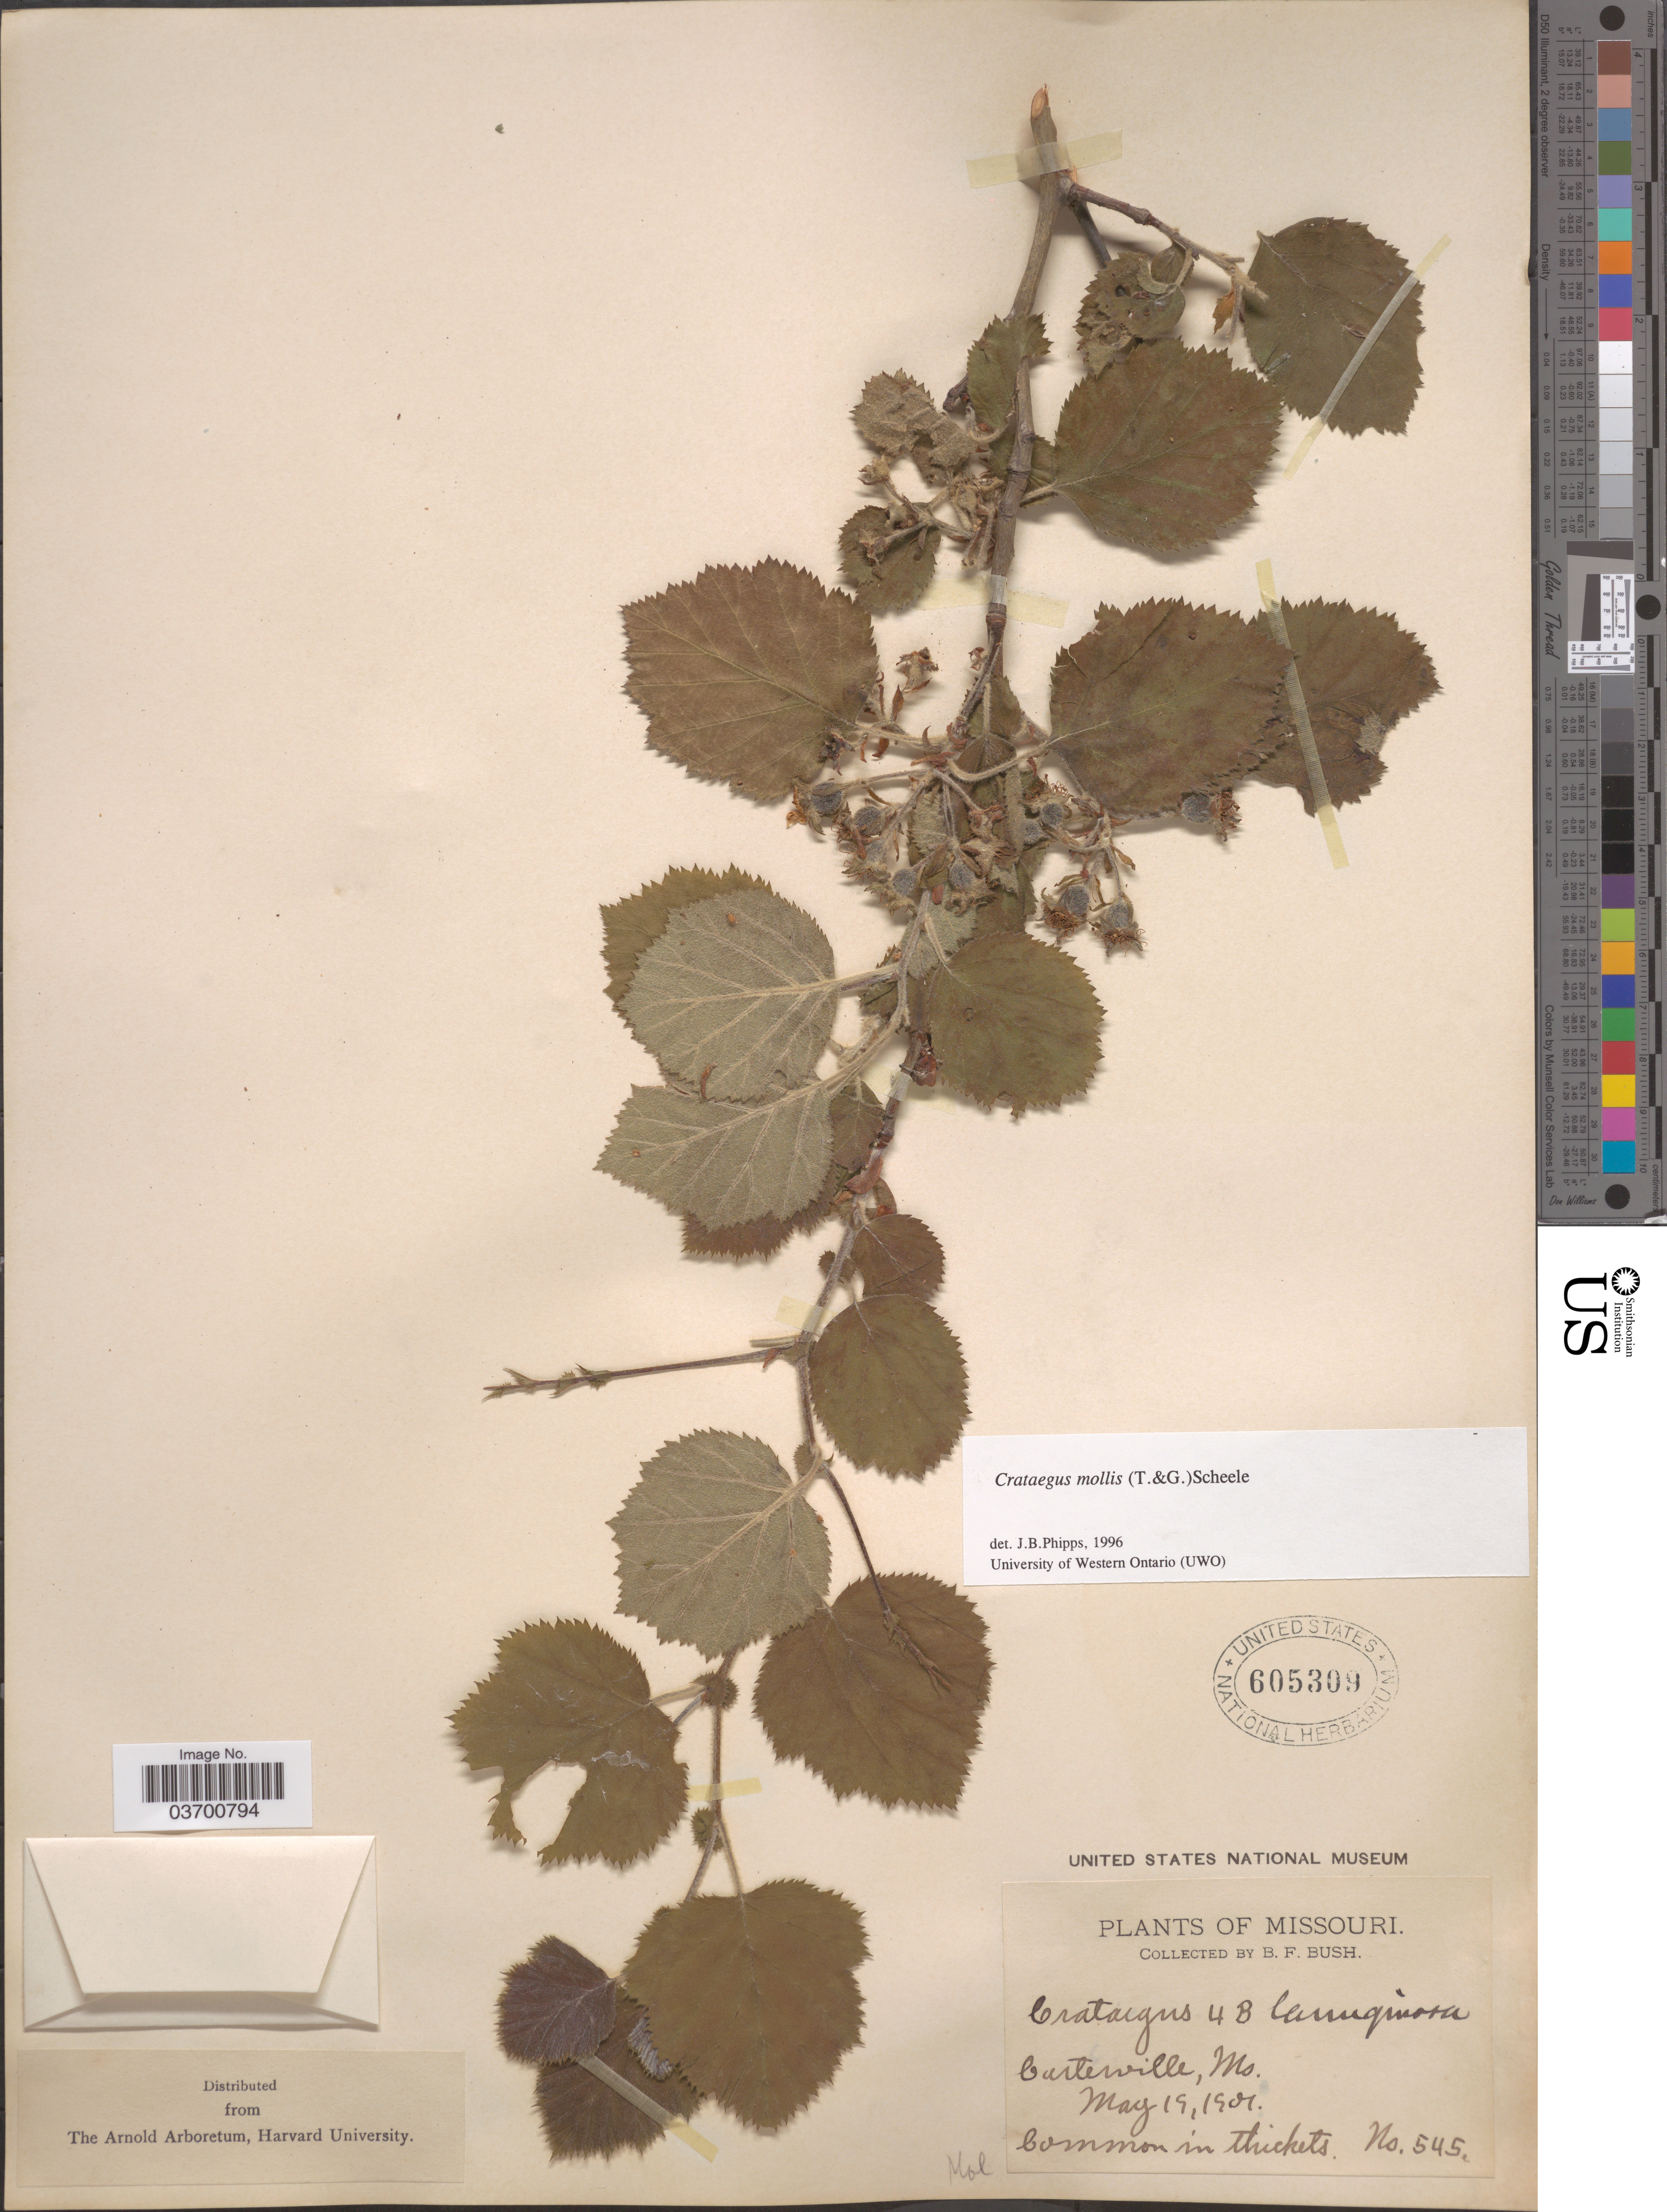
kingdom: Plantae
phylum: Tracheophyta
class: Magnoliopsida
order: Rosales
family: Rosaceae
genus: Crataegus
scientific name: Crataegus mollis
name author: (Torr. & A. Gray) Scheele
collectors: B. F. Bush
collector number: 545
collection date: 1901-05-19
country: United States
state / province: Missouri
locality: Carterville.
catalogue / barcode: US 605309